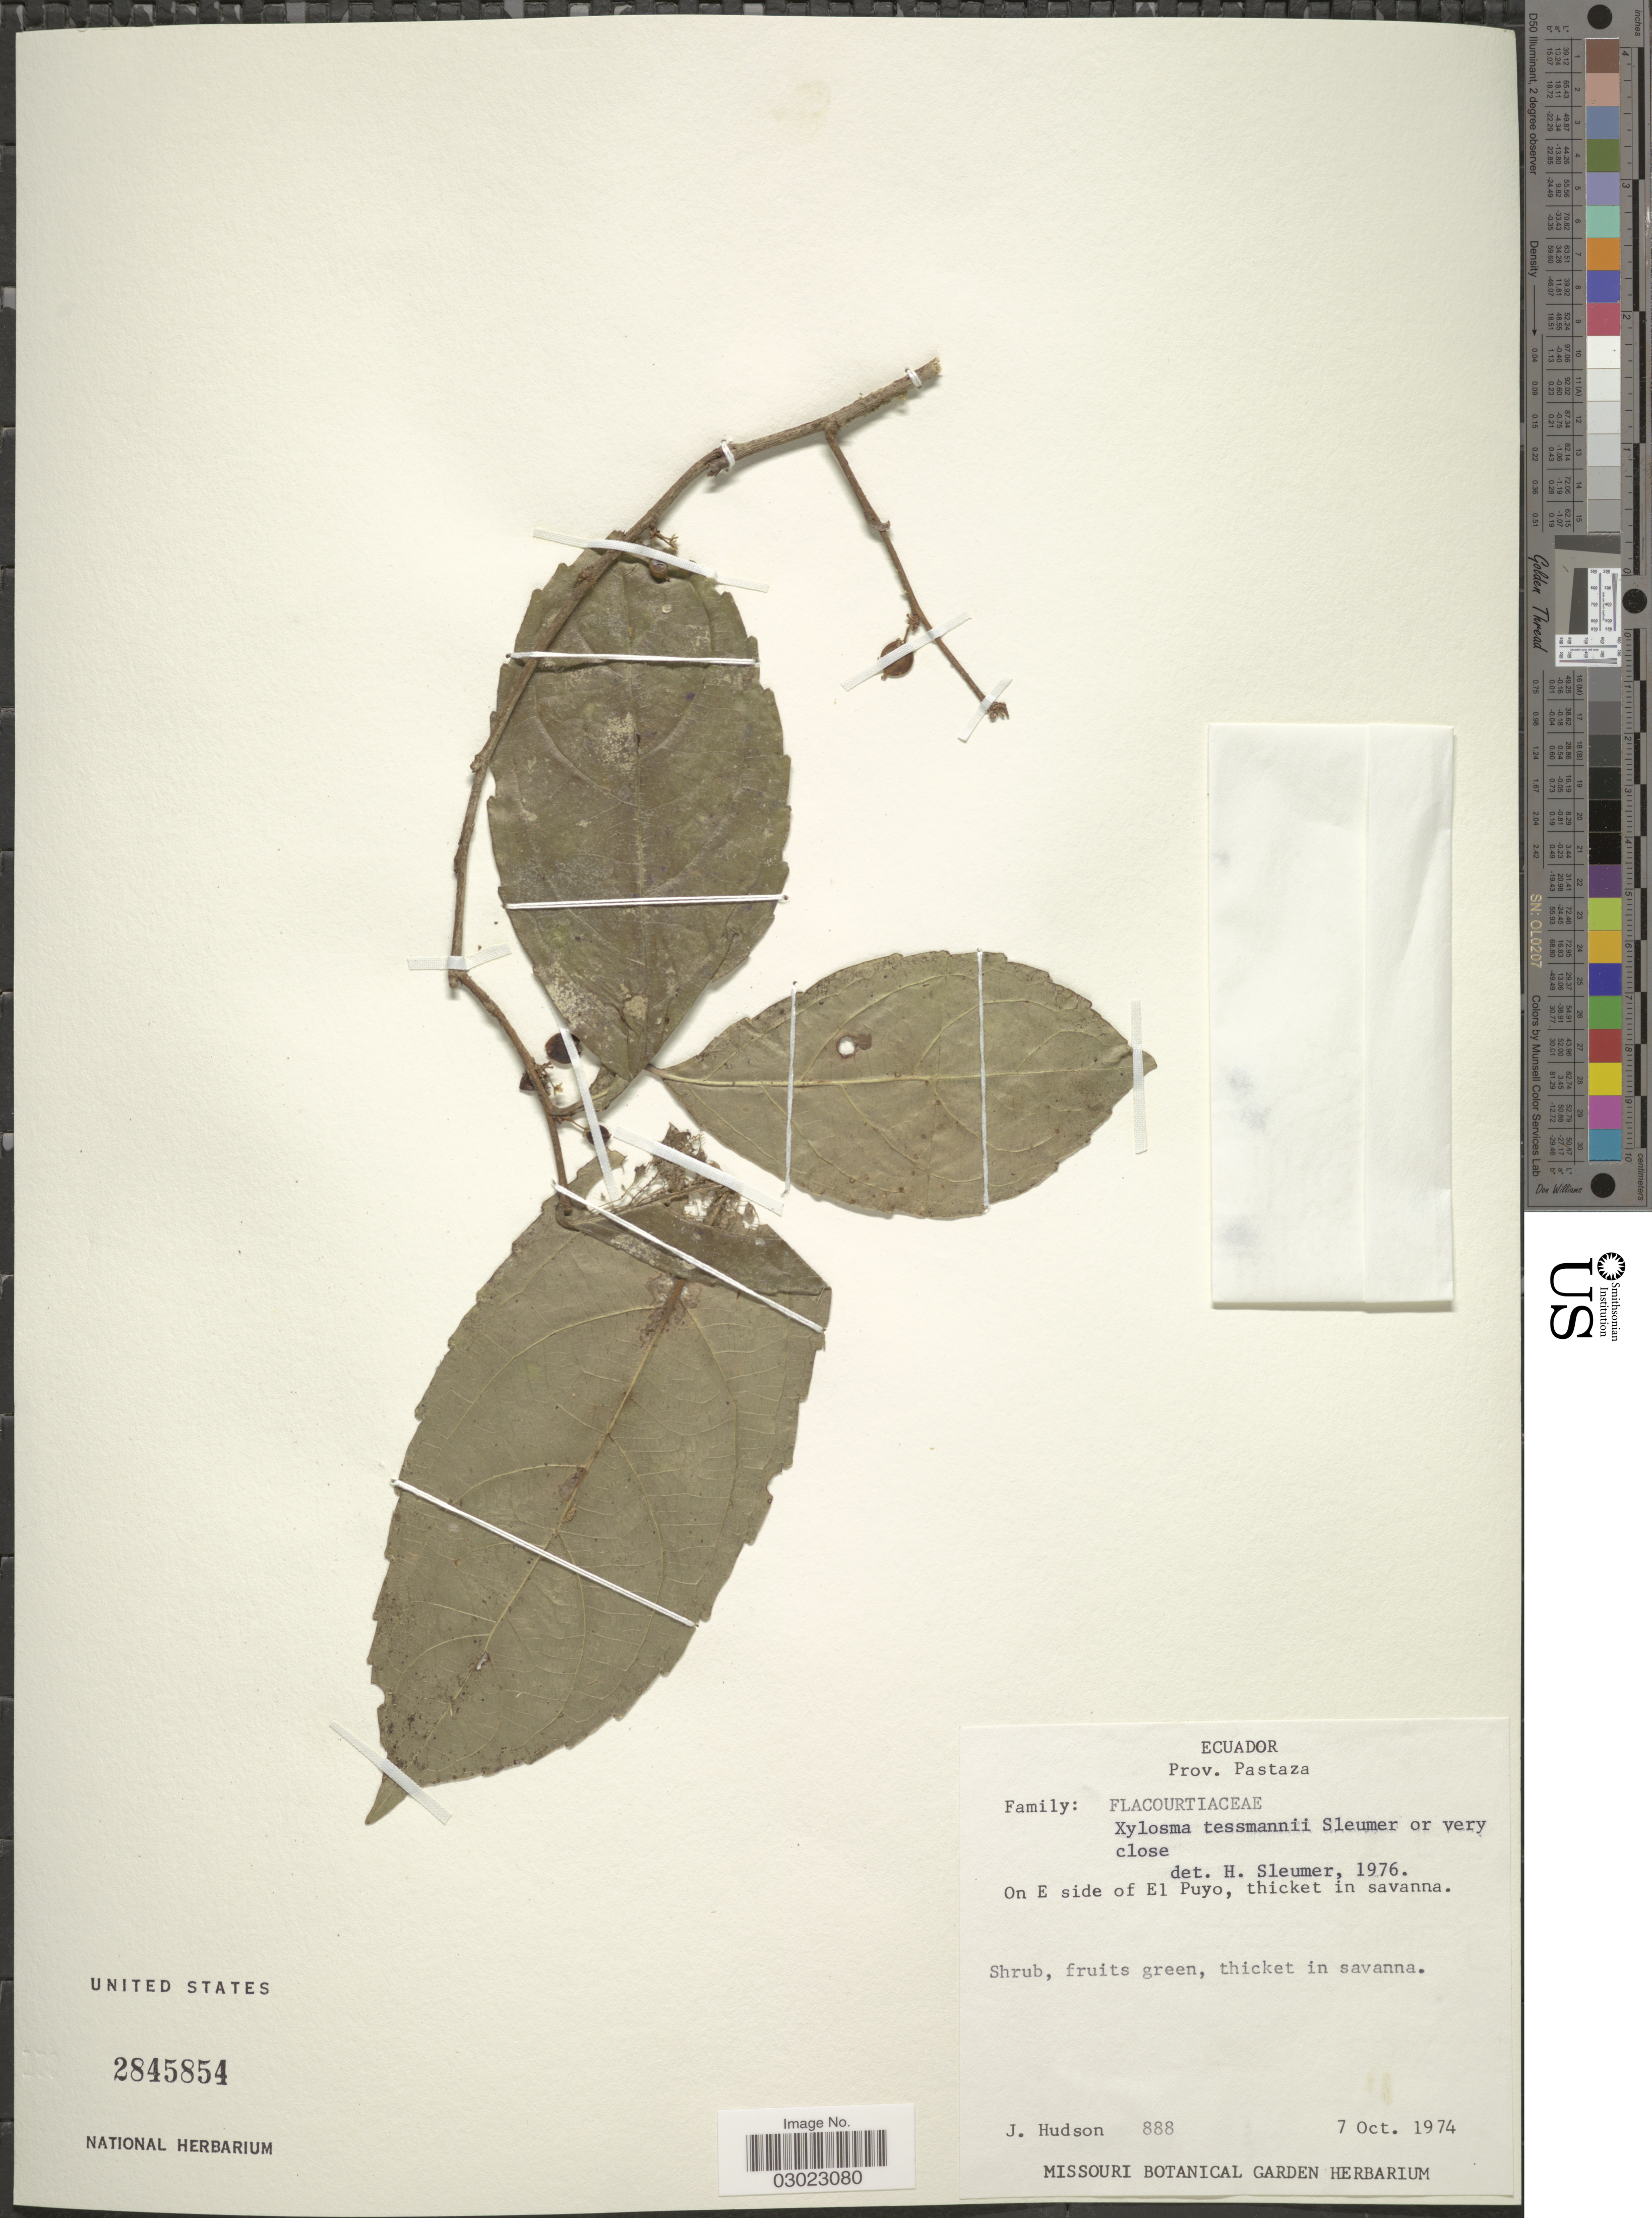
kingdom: Plantae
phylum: Tracheophyta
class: Magnoliopsida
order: Malpighiales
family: Salicaceae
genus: Xylosma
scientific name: Xylosma tessmannii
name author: Sleumer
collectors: J. Hudson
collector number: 888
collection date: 1974-10-07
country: Ecuador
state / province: Pastaza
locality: On E side of El Puyo.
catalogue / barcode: US 2845854